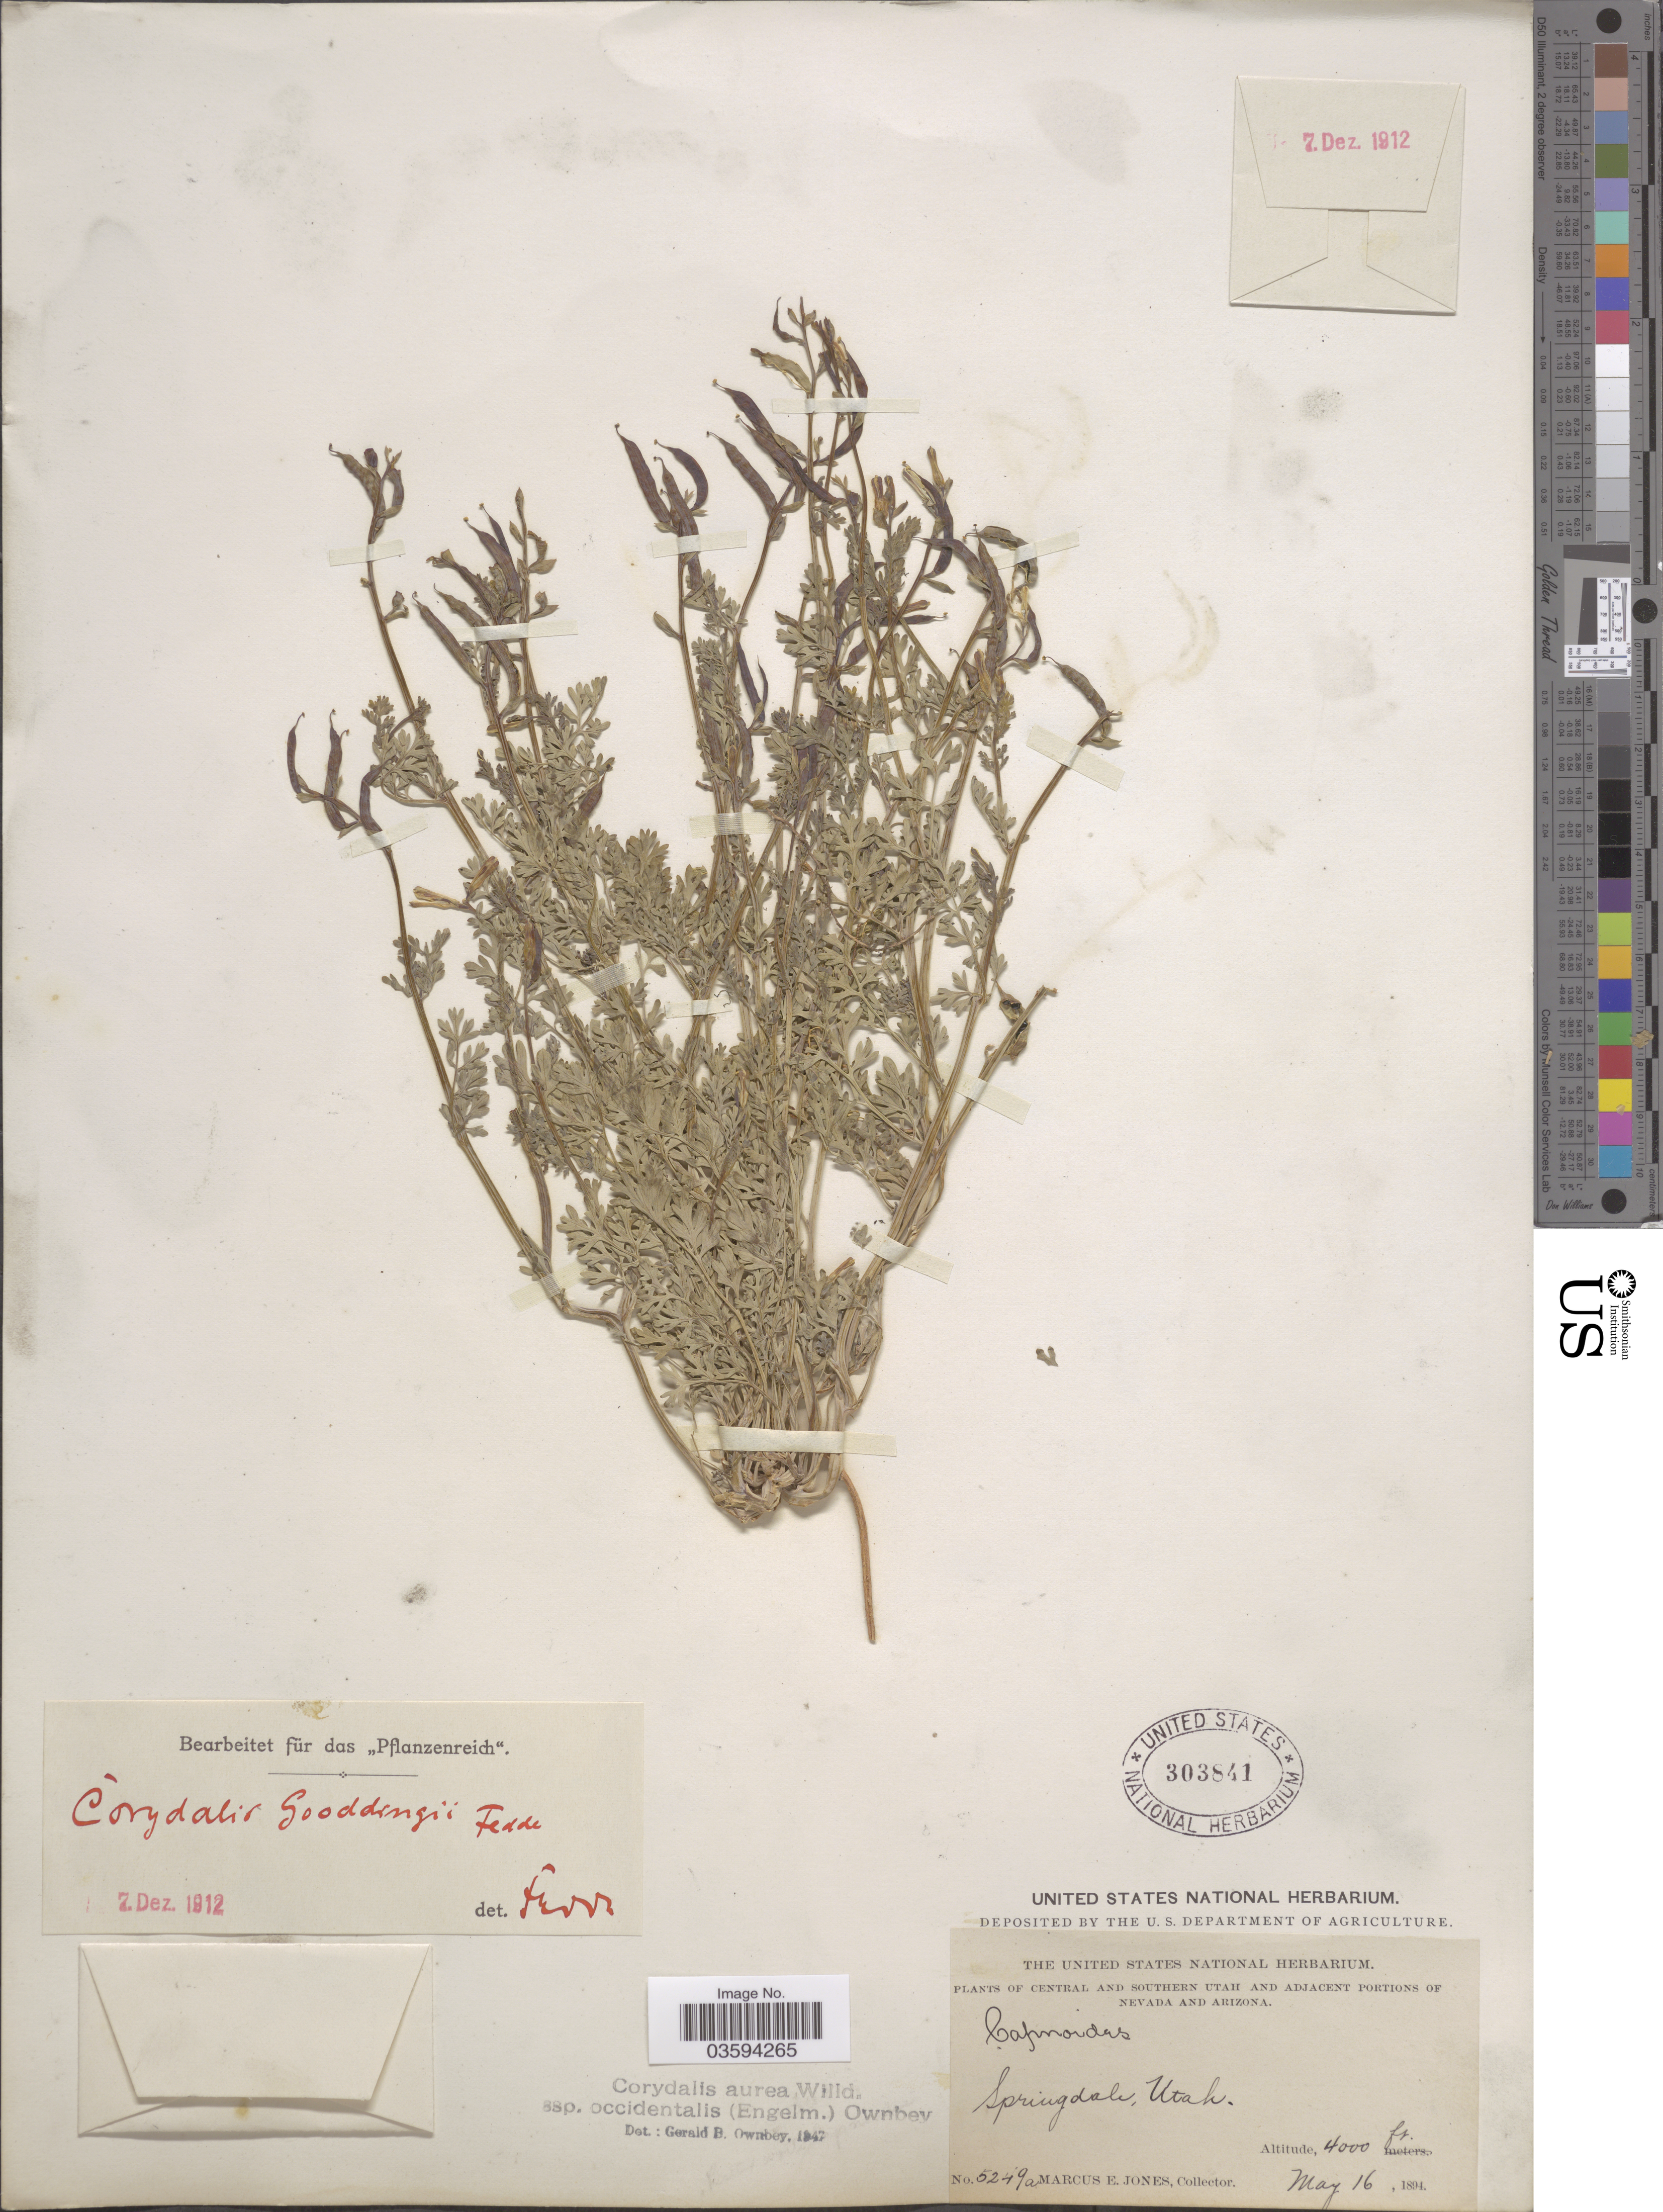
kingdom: Plantae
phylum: Tracheophyta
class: Magnoliopsida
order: Ranunculales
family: Papaveraceae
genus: Corydalis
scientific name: Corydalis aurea subsp. occidentalis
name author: Willd.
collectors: M. E. Jones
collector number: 5249a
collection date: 1894-05-16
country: United States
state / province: Utah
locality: Central and Southern Utah. Springdale.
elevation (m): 1219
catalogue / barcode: US 303841